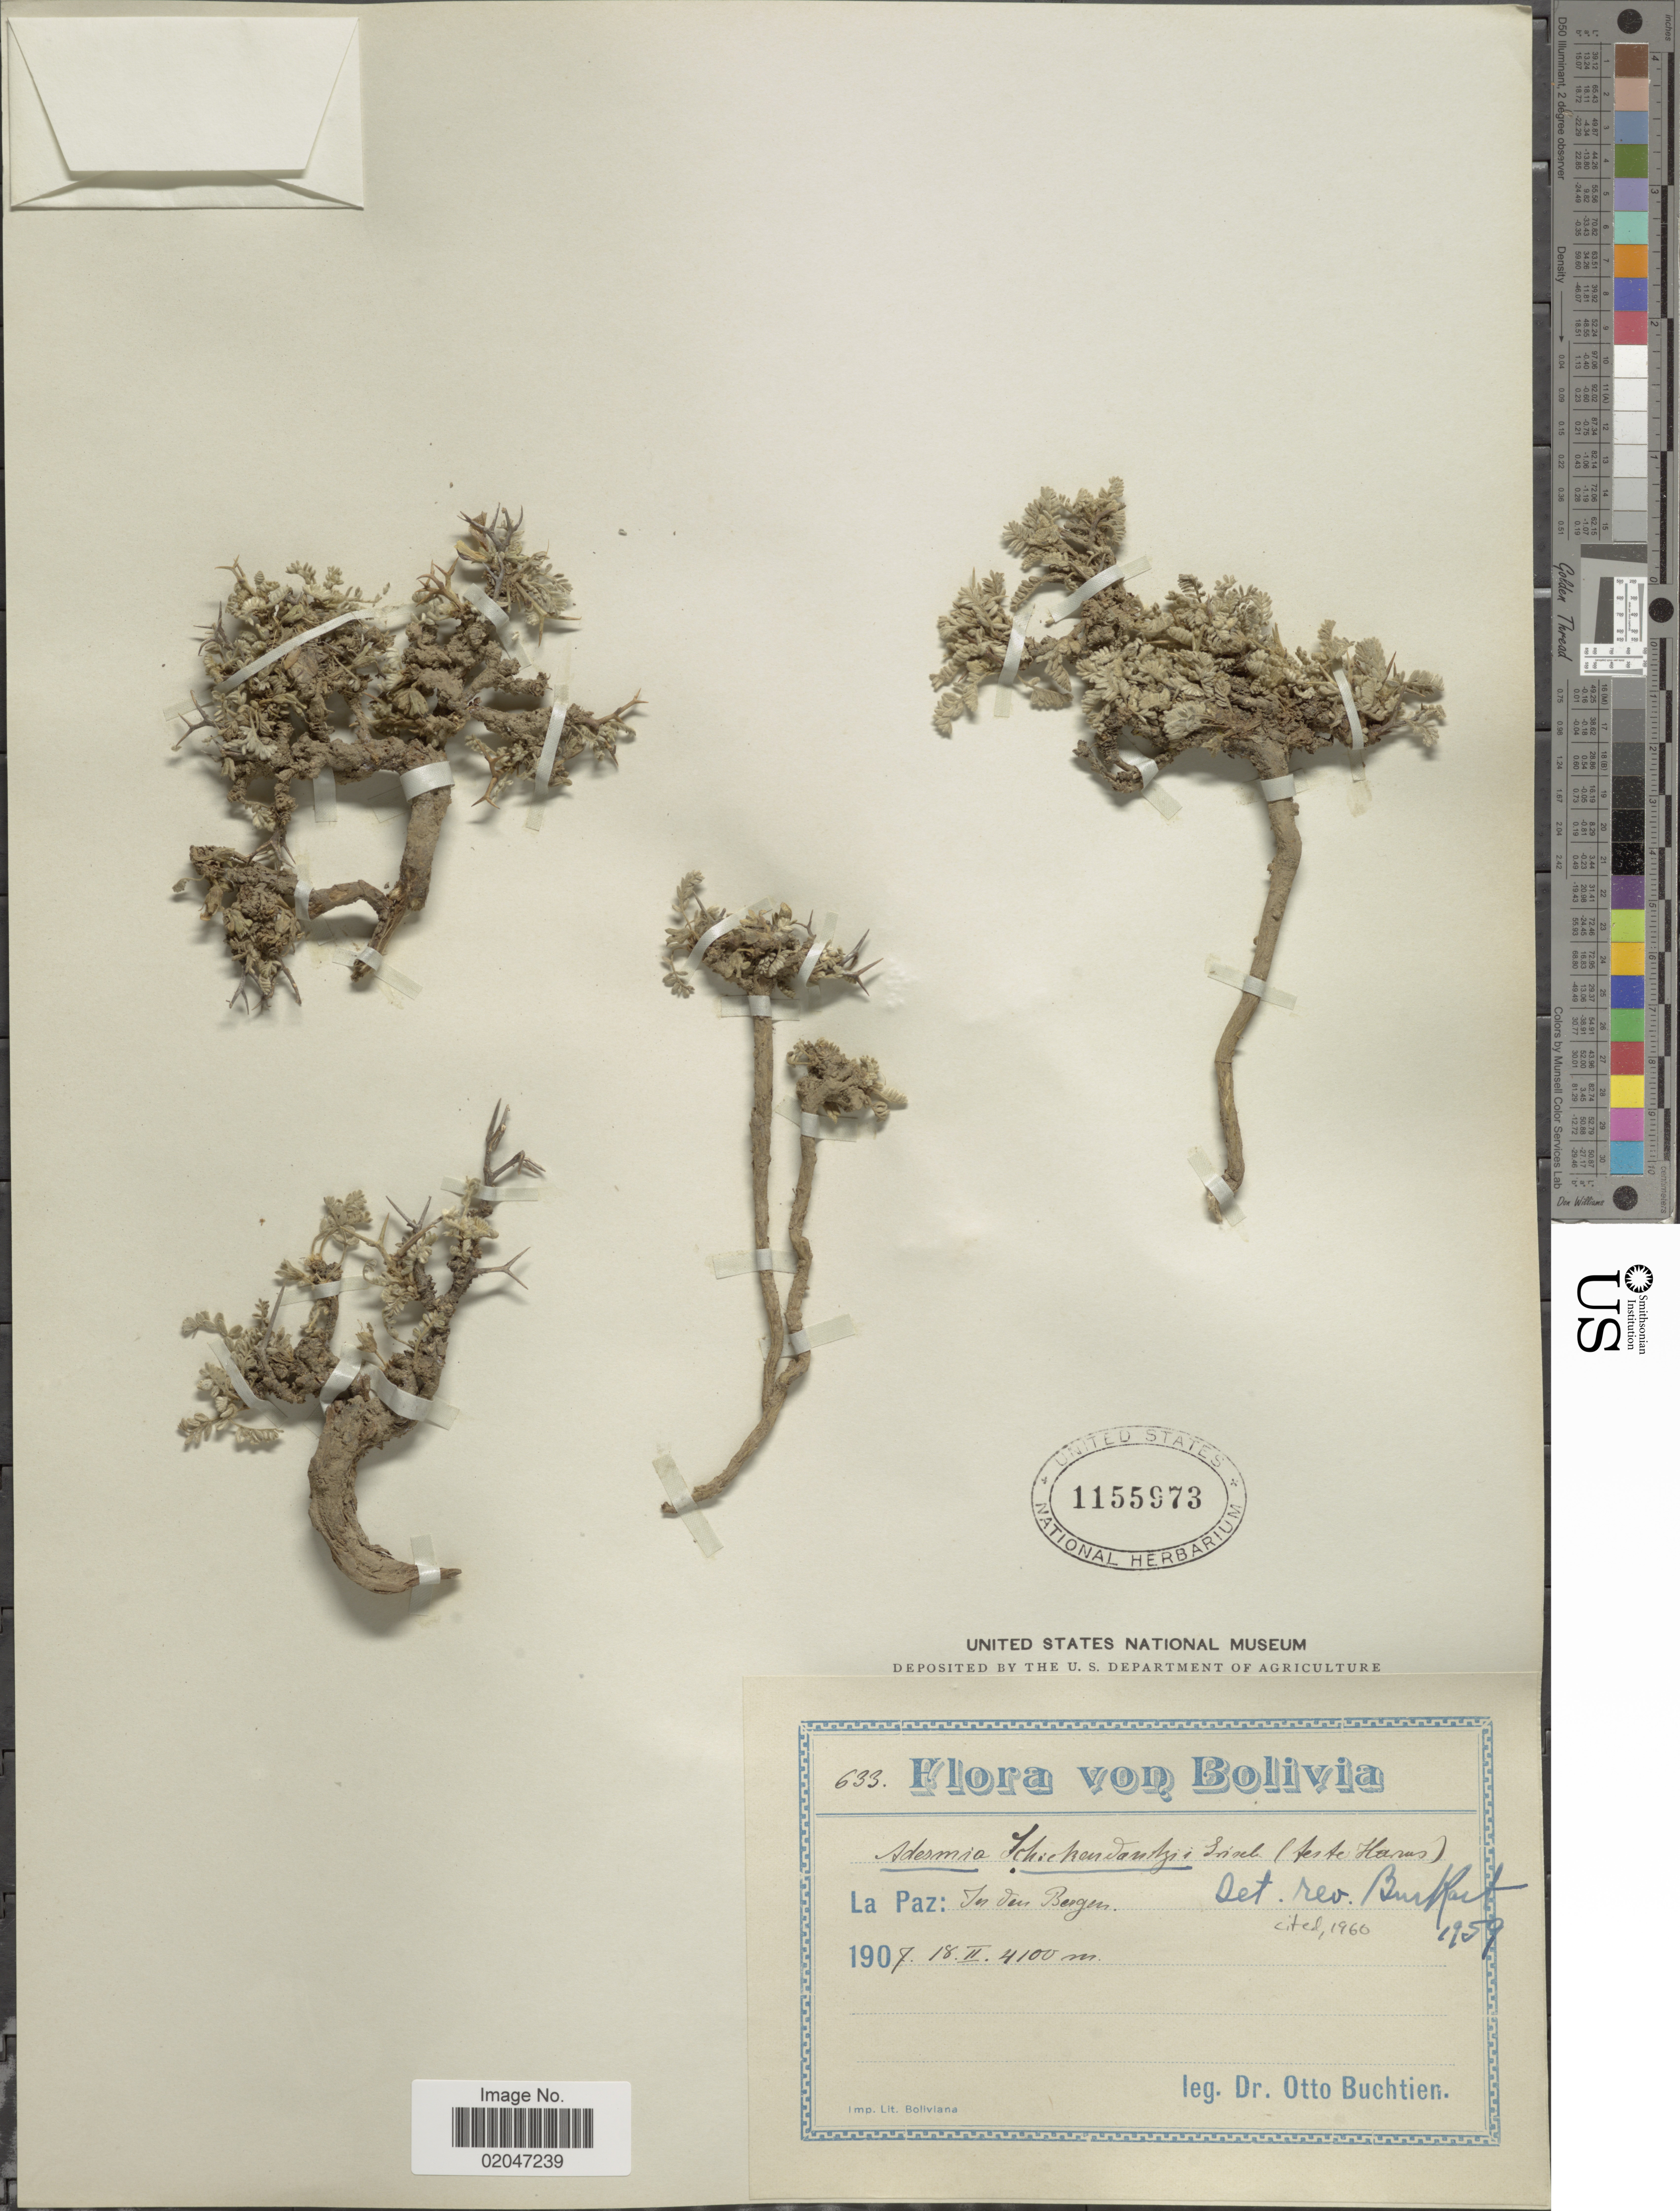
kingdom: Plantae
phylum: Tracheophyta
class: Magnoliopsida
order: Fabales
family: Fabaceae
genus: Adesmia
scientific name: Adesmia schickendantrii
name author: Griseb.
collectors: O. Buchtien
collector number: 633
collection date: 1907-02-18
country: Bolivia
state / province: La Paz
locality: In den Bergen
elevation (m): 4100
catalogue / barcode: US 1155973